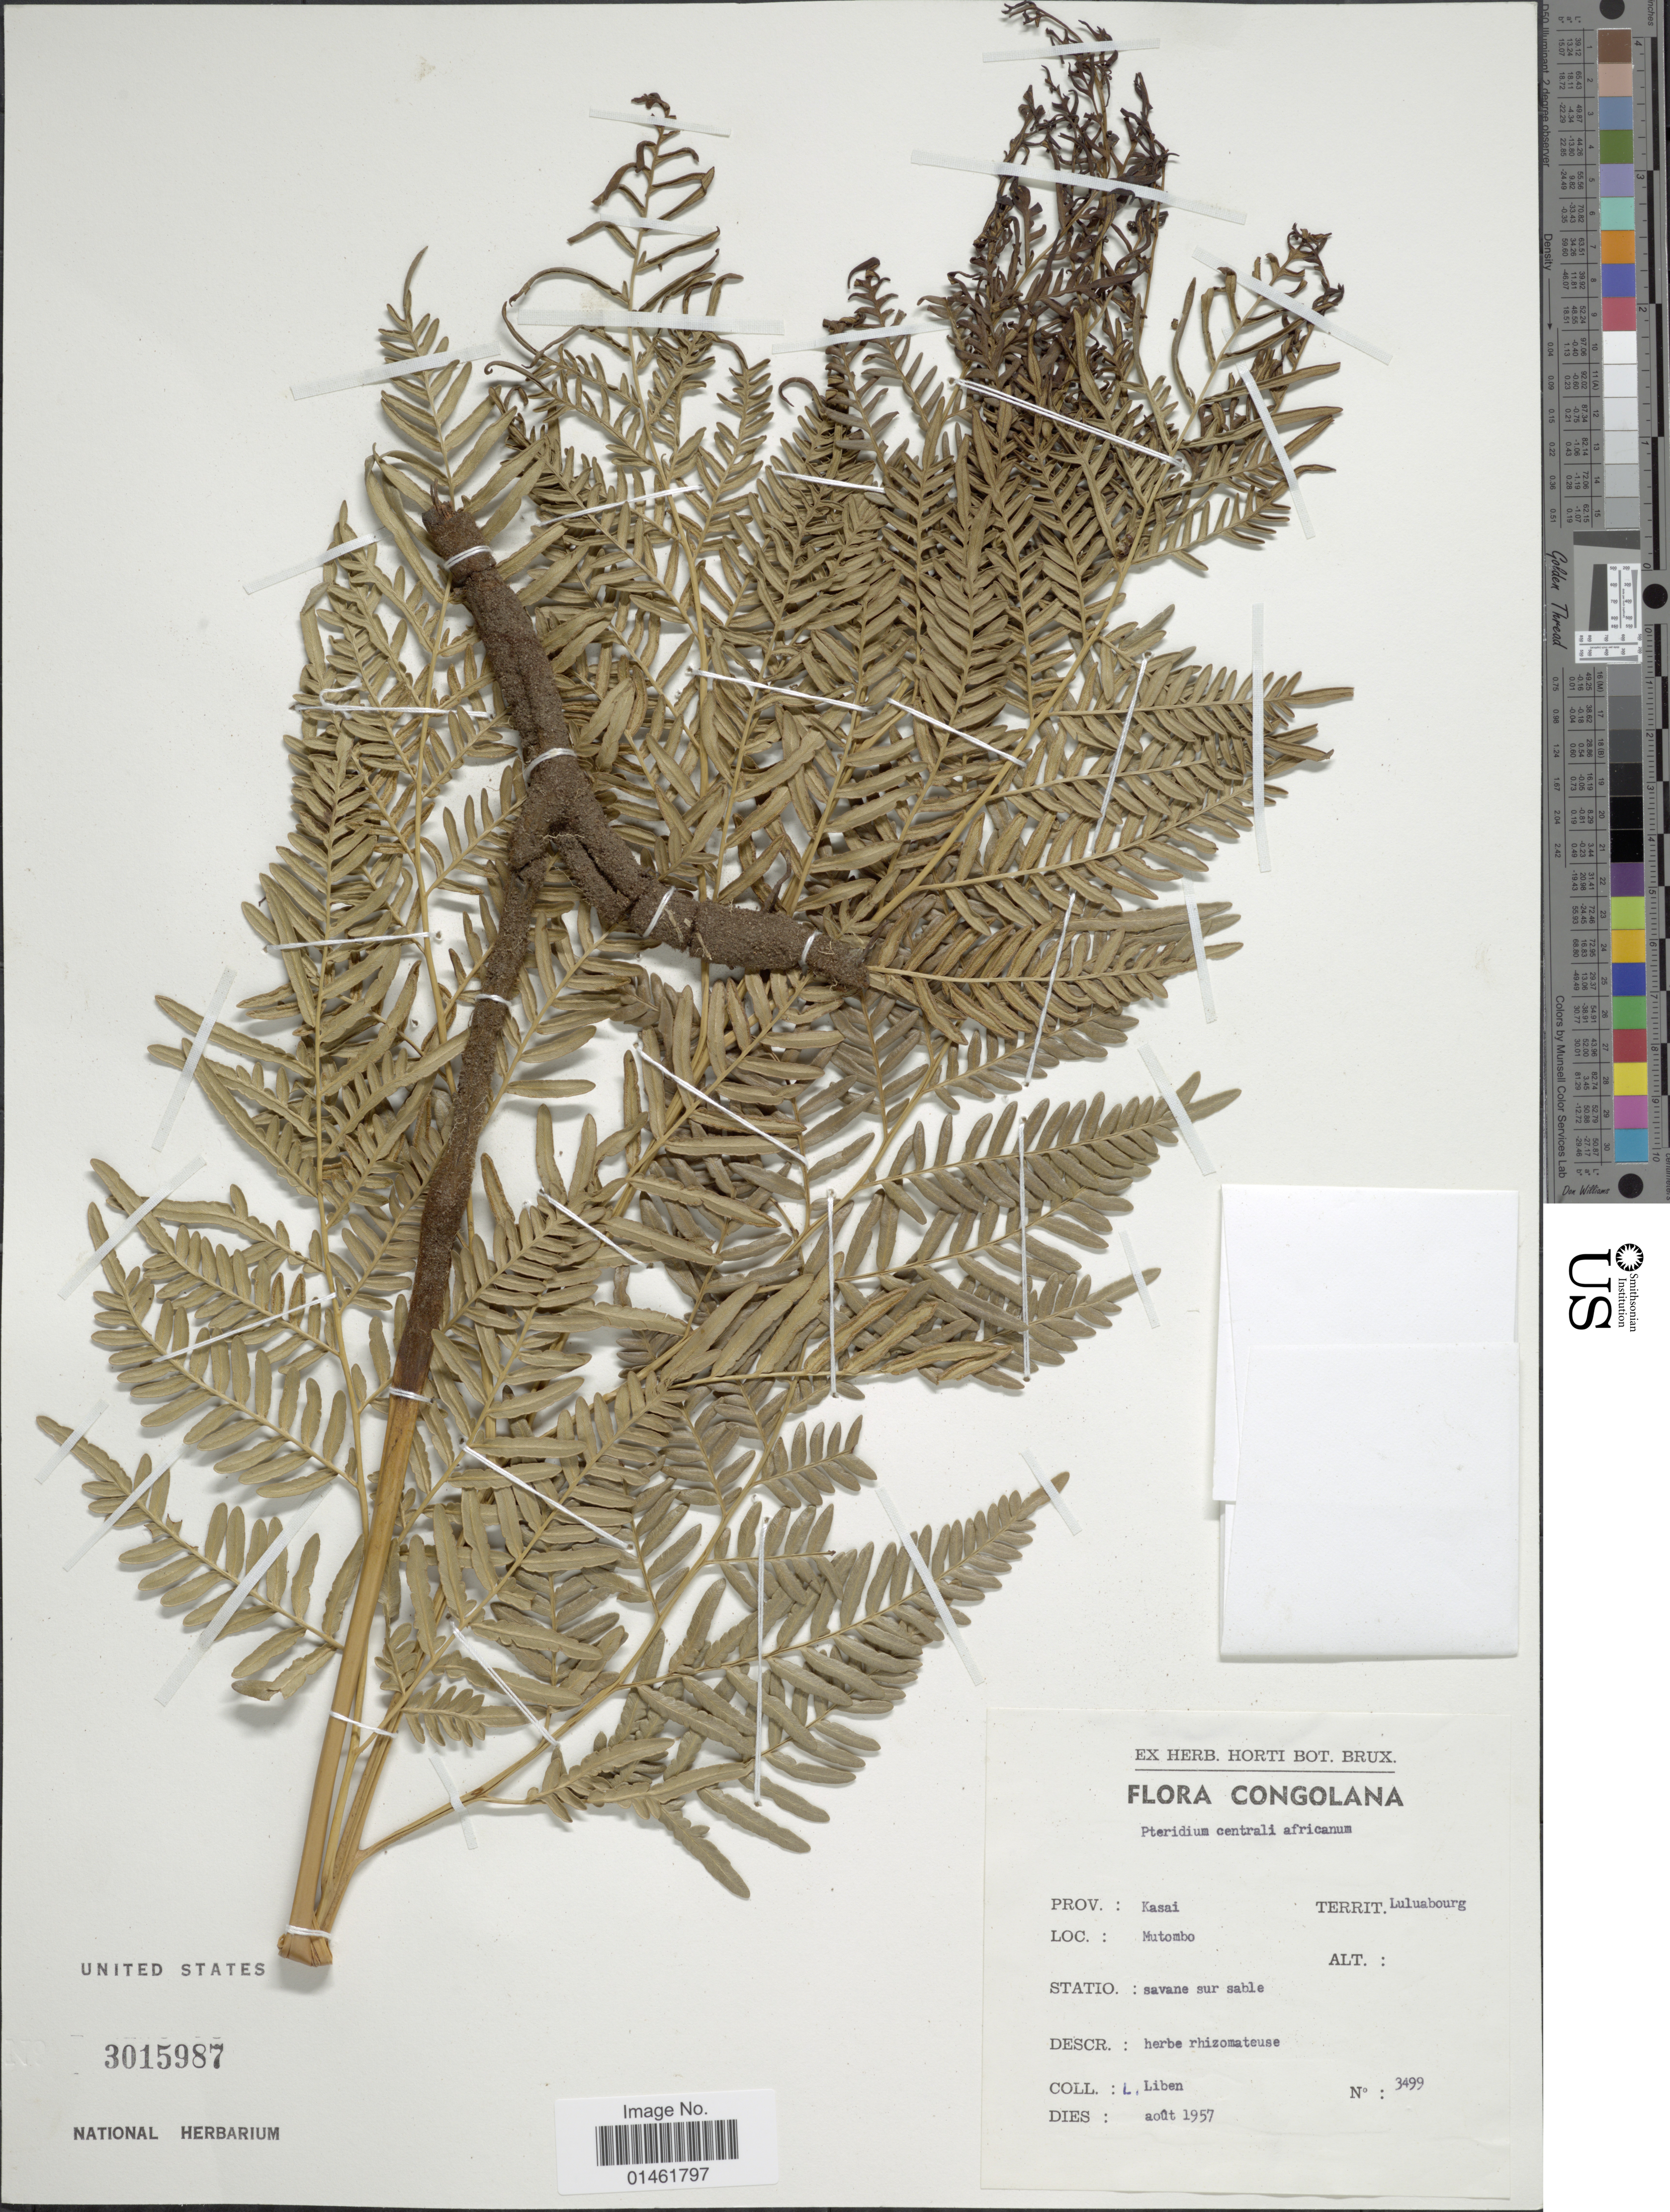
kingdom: Plantae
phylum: Tracheophyta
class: Polypodiopsida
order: Polypodiales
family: Dennstaedtiaceae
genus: Pteridium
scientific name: Pteridium aquilinum var. africanum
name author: (L.) Kuhn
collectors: L. Liben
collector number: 3499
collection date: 1957-08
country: Congo, Democratic Republic of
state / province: Kasaï-Central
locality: Congolana, Prov. Kasai, Territ: Luluabourg, Mutombo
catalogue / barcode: US 3015987